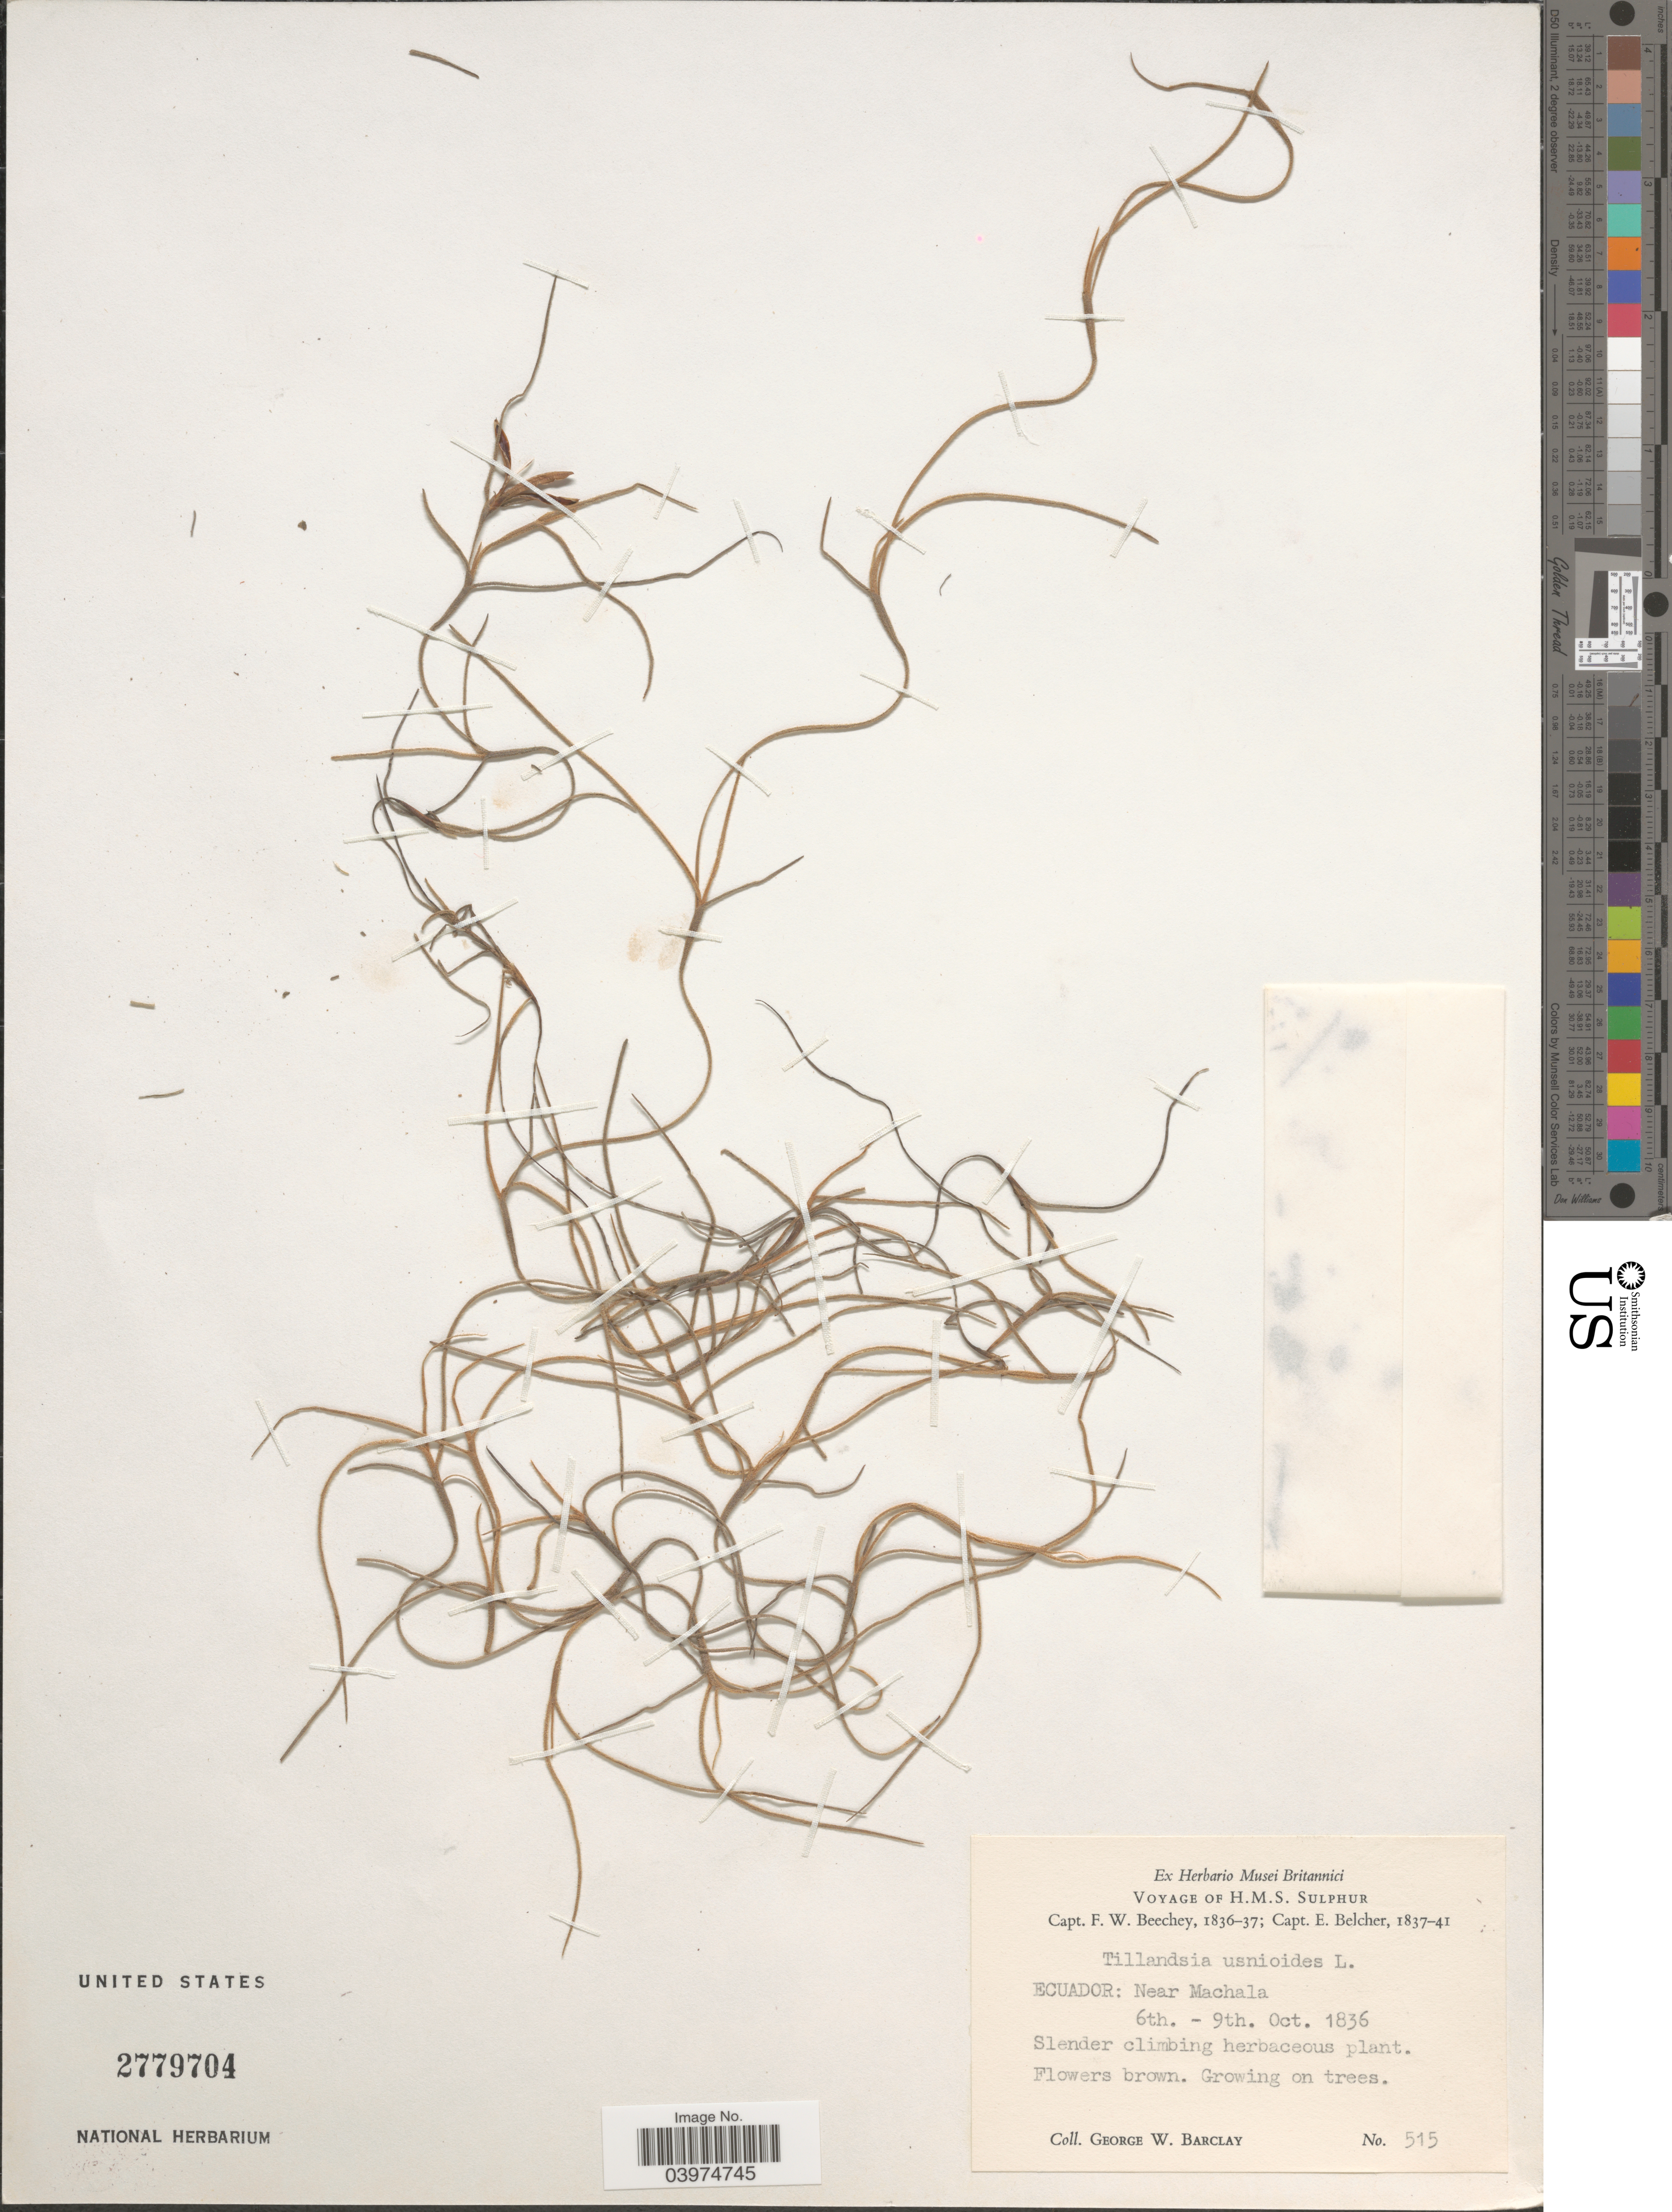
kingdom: Plantae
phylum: Tracheophyta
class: Liliopsida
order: Poales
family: Bromeliaceae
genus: Tillandsia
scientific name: Tillandsia usneoides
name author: (L.) L.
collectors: G. W. Barclay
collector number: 515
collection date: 1836-10-06/1836-10-09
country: Ecuador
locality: Near Machala.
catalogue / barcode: US 2779704